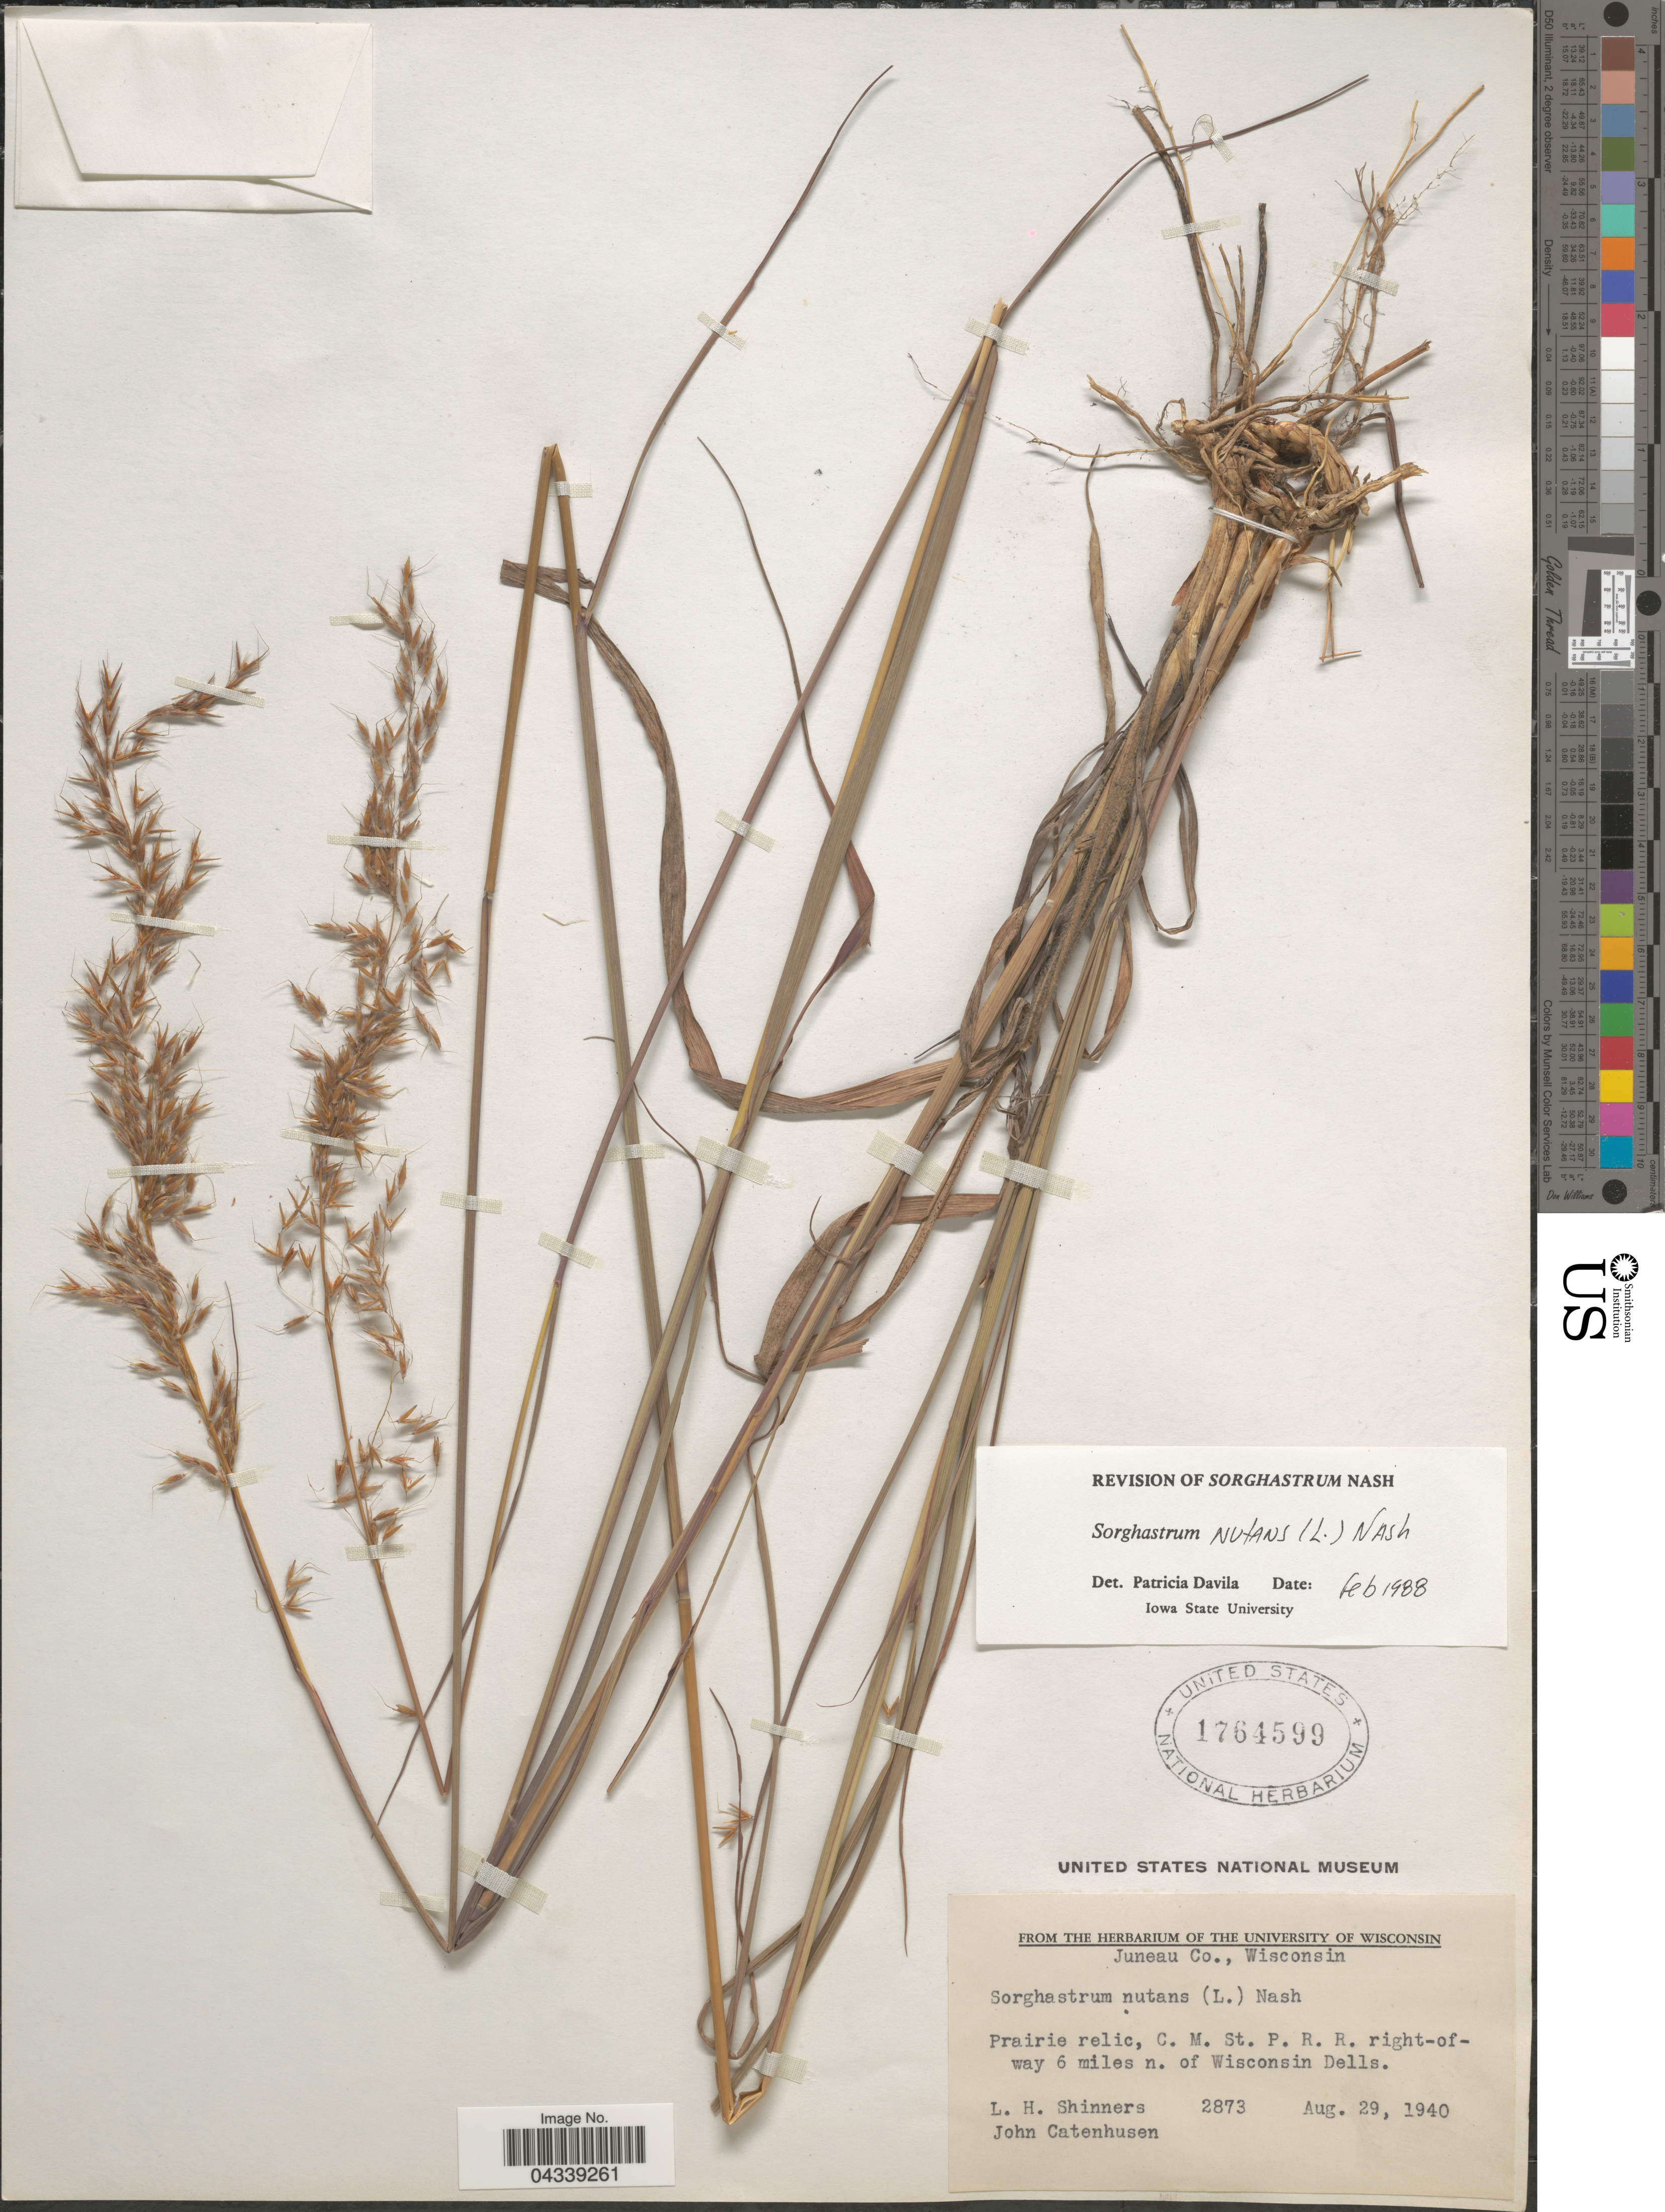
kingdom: Plantae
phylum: Tracheophyta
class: Liliopsida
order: Poales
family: Poaceae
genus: Sorghastrum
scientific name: Sorghastrum nutans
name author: (L.) Nash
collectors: L. H. Shinners & J. Catenhusen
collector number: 2873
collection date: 1940-08-29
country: United States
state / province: Wisconsin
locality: Juneau Co. Prairie relic, C. M. St. P. R. R. right-of-way 6 miles n. of Wisconsin Dells.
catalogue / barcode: US 1764599